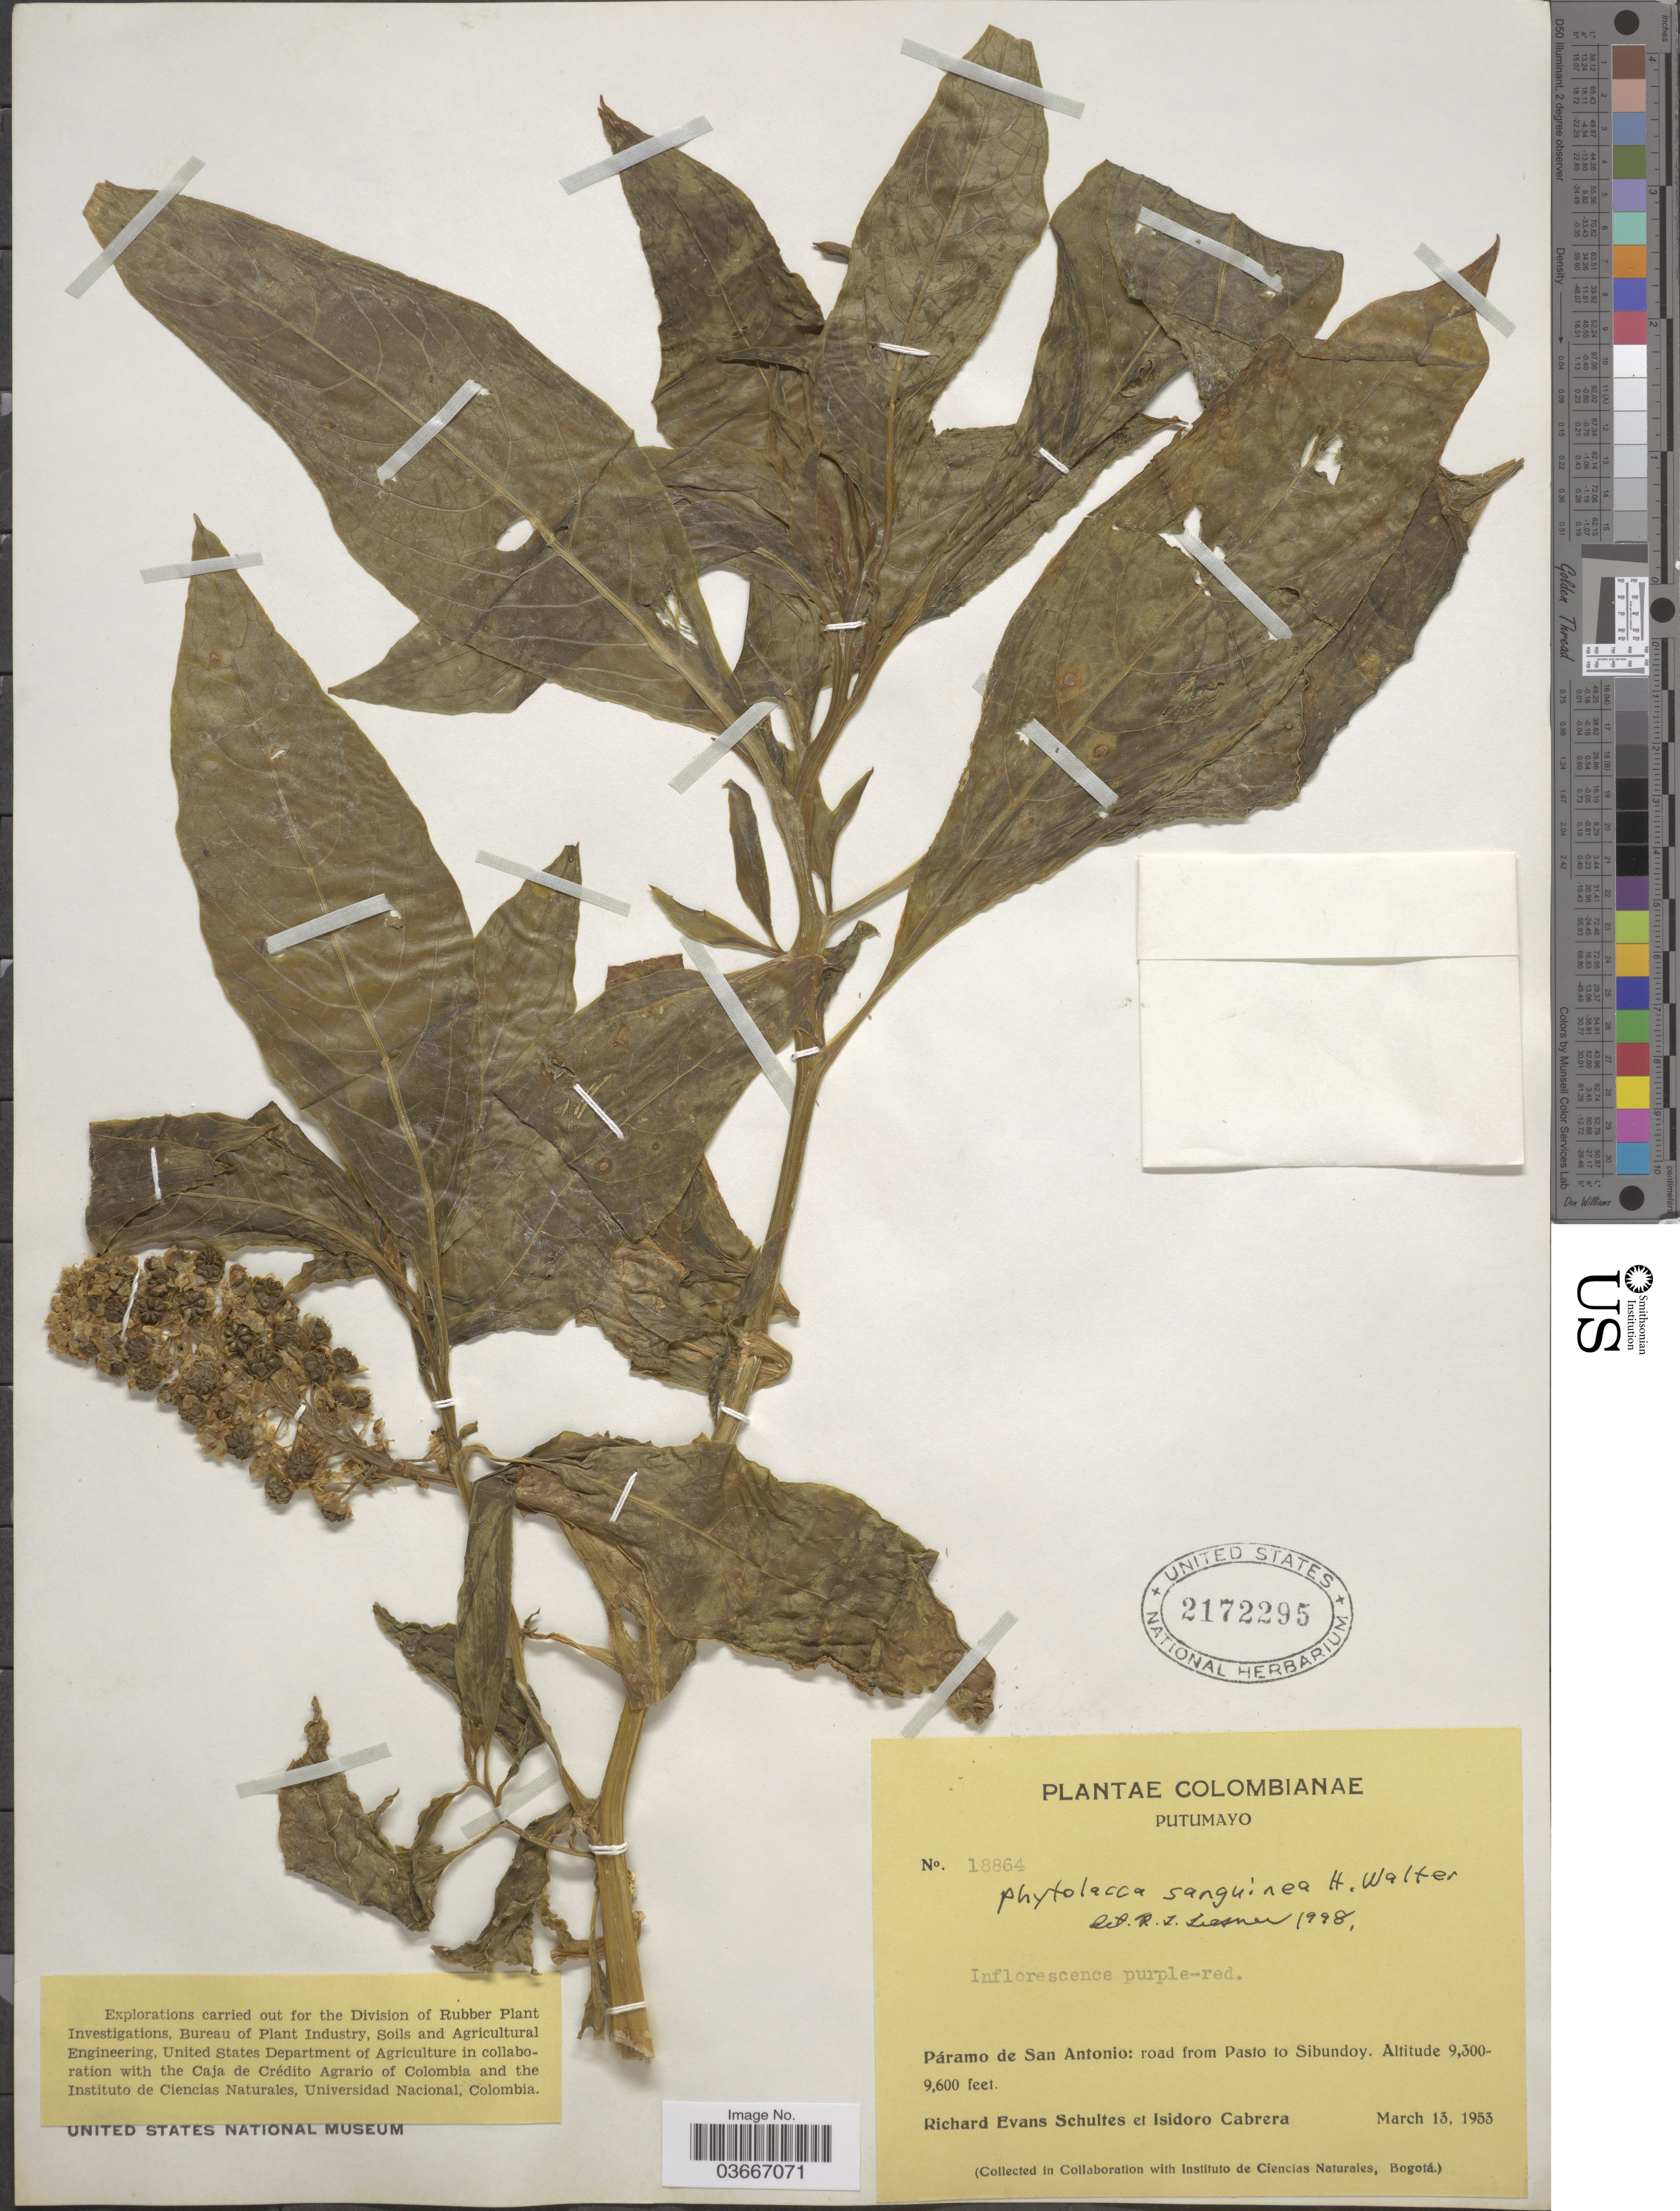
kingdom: Plantae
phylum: Tracheophyta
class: Magnoliopsida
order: Caryophyllales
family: Phytolaccaceae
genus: Phytolacca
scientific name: Phytolacca sanguinea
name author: H. Walter in Engl.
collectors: R. E. Schultes & I. Cabrera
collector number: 18864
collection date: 1953-03-13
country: Colombia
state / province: Putumayo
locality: Páramo de San Antonio: road from Pasto to Sibundoy.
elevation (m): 2835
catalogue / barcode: US 2172295